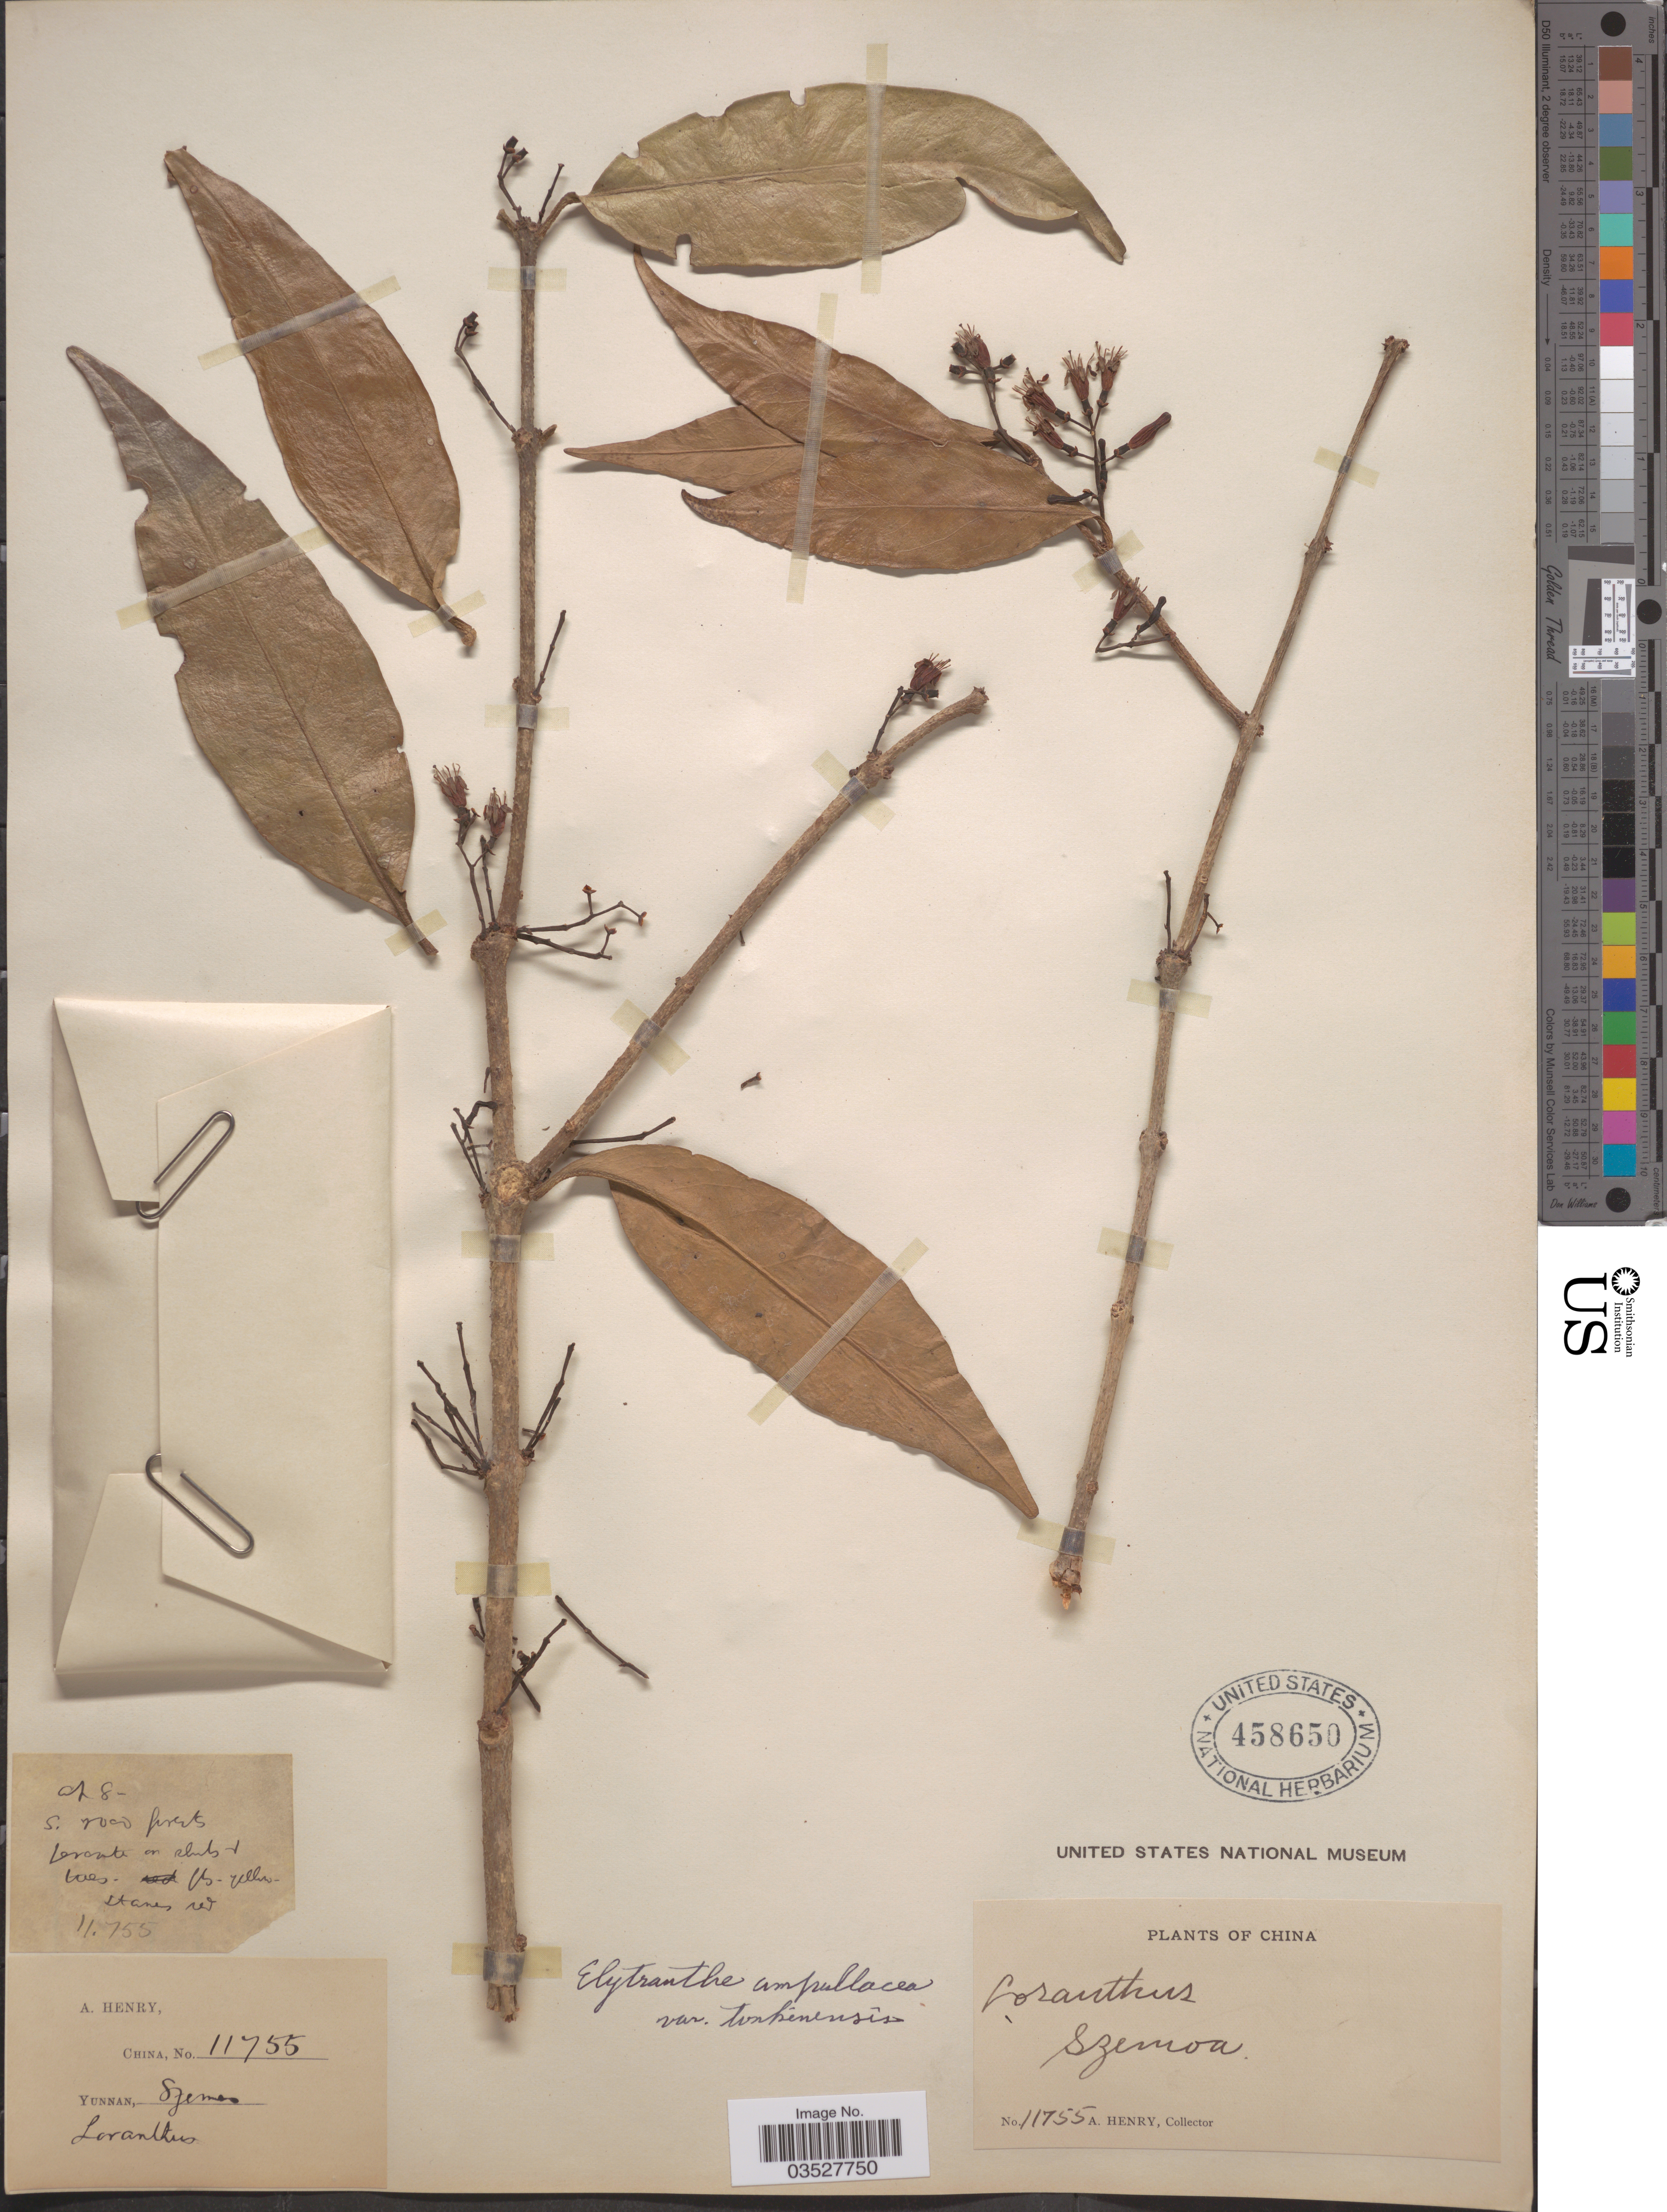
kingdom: Plantae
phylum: Tracheophyta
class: Magnoliopsida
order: Santalales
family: Loranthaceae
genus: Elytranthe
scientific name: Elytranthe ampullacea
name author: (Roxb.) G. Don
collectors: A. Henry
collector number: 11755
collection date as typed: Transcribed d/m/y: /10/8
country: China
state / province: Yunnan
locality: Szemoa.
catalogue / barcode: US 458650